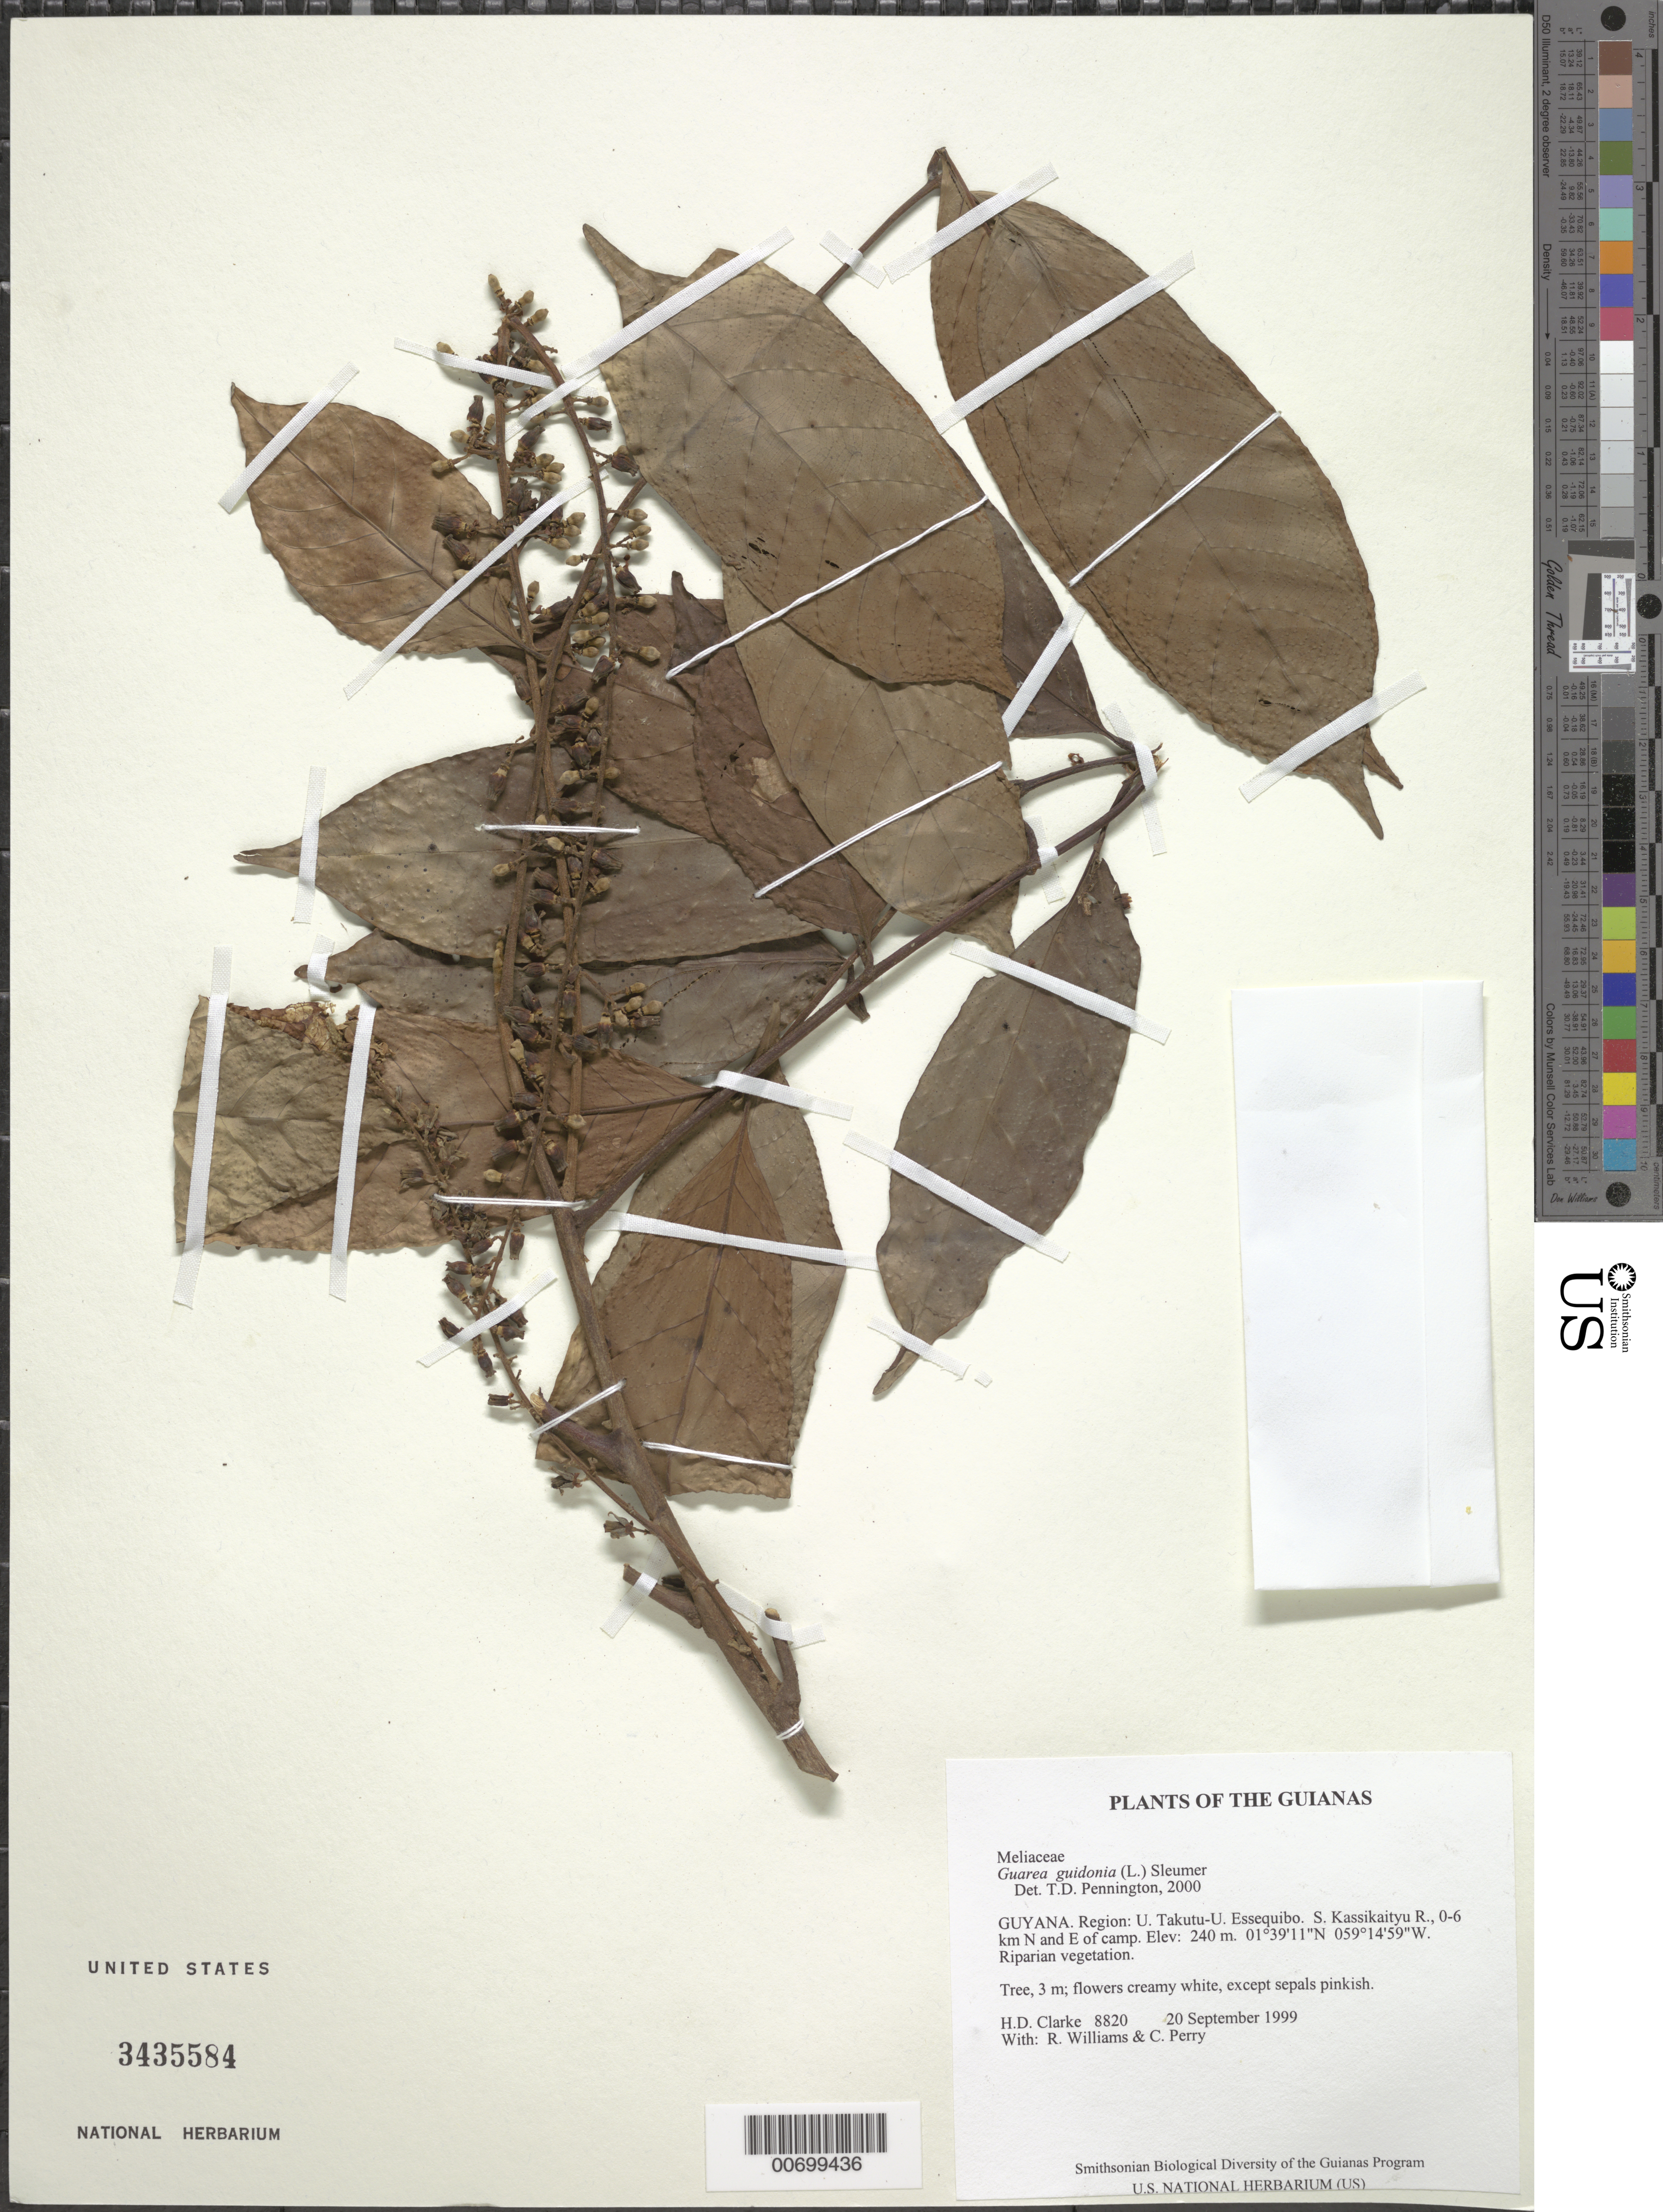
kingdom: Plantae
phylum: Tracheophyta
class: Magnoliopsida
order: Sapindales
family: Meliaceae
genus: Guarea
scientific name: Guarea guidonia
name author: (L.) Sleumer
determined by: Pennington, T. D., (K)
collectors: H. D. Clarke, R. Williams & C. Perry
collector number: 8820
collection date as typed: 20 September 1999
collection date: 1999-09-20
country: Guyana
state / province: U. Takutu-U. Essequibo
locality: S. Kassikaityu R., 0-6 km N and E of camp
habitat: Riparian vegetation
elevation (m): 240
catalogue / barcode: US 3435584